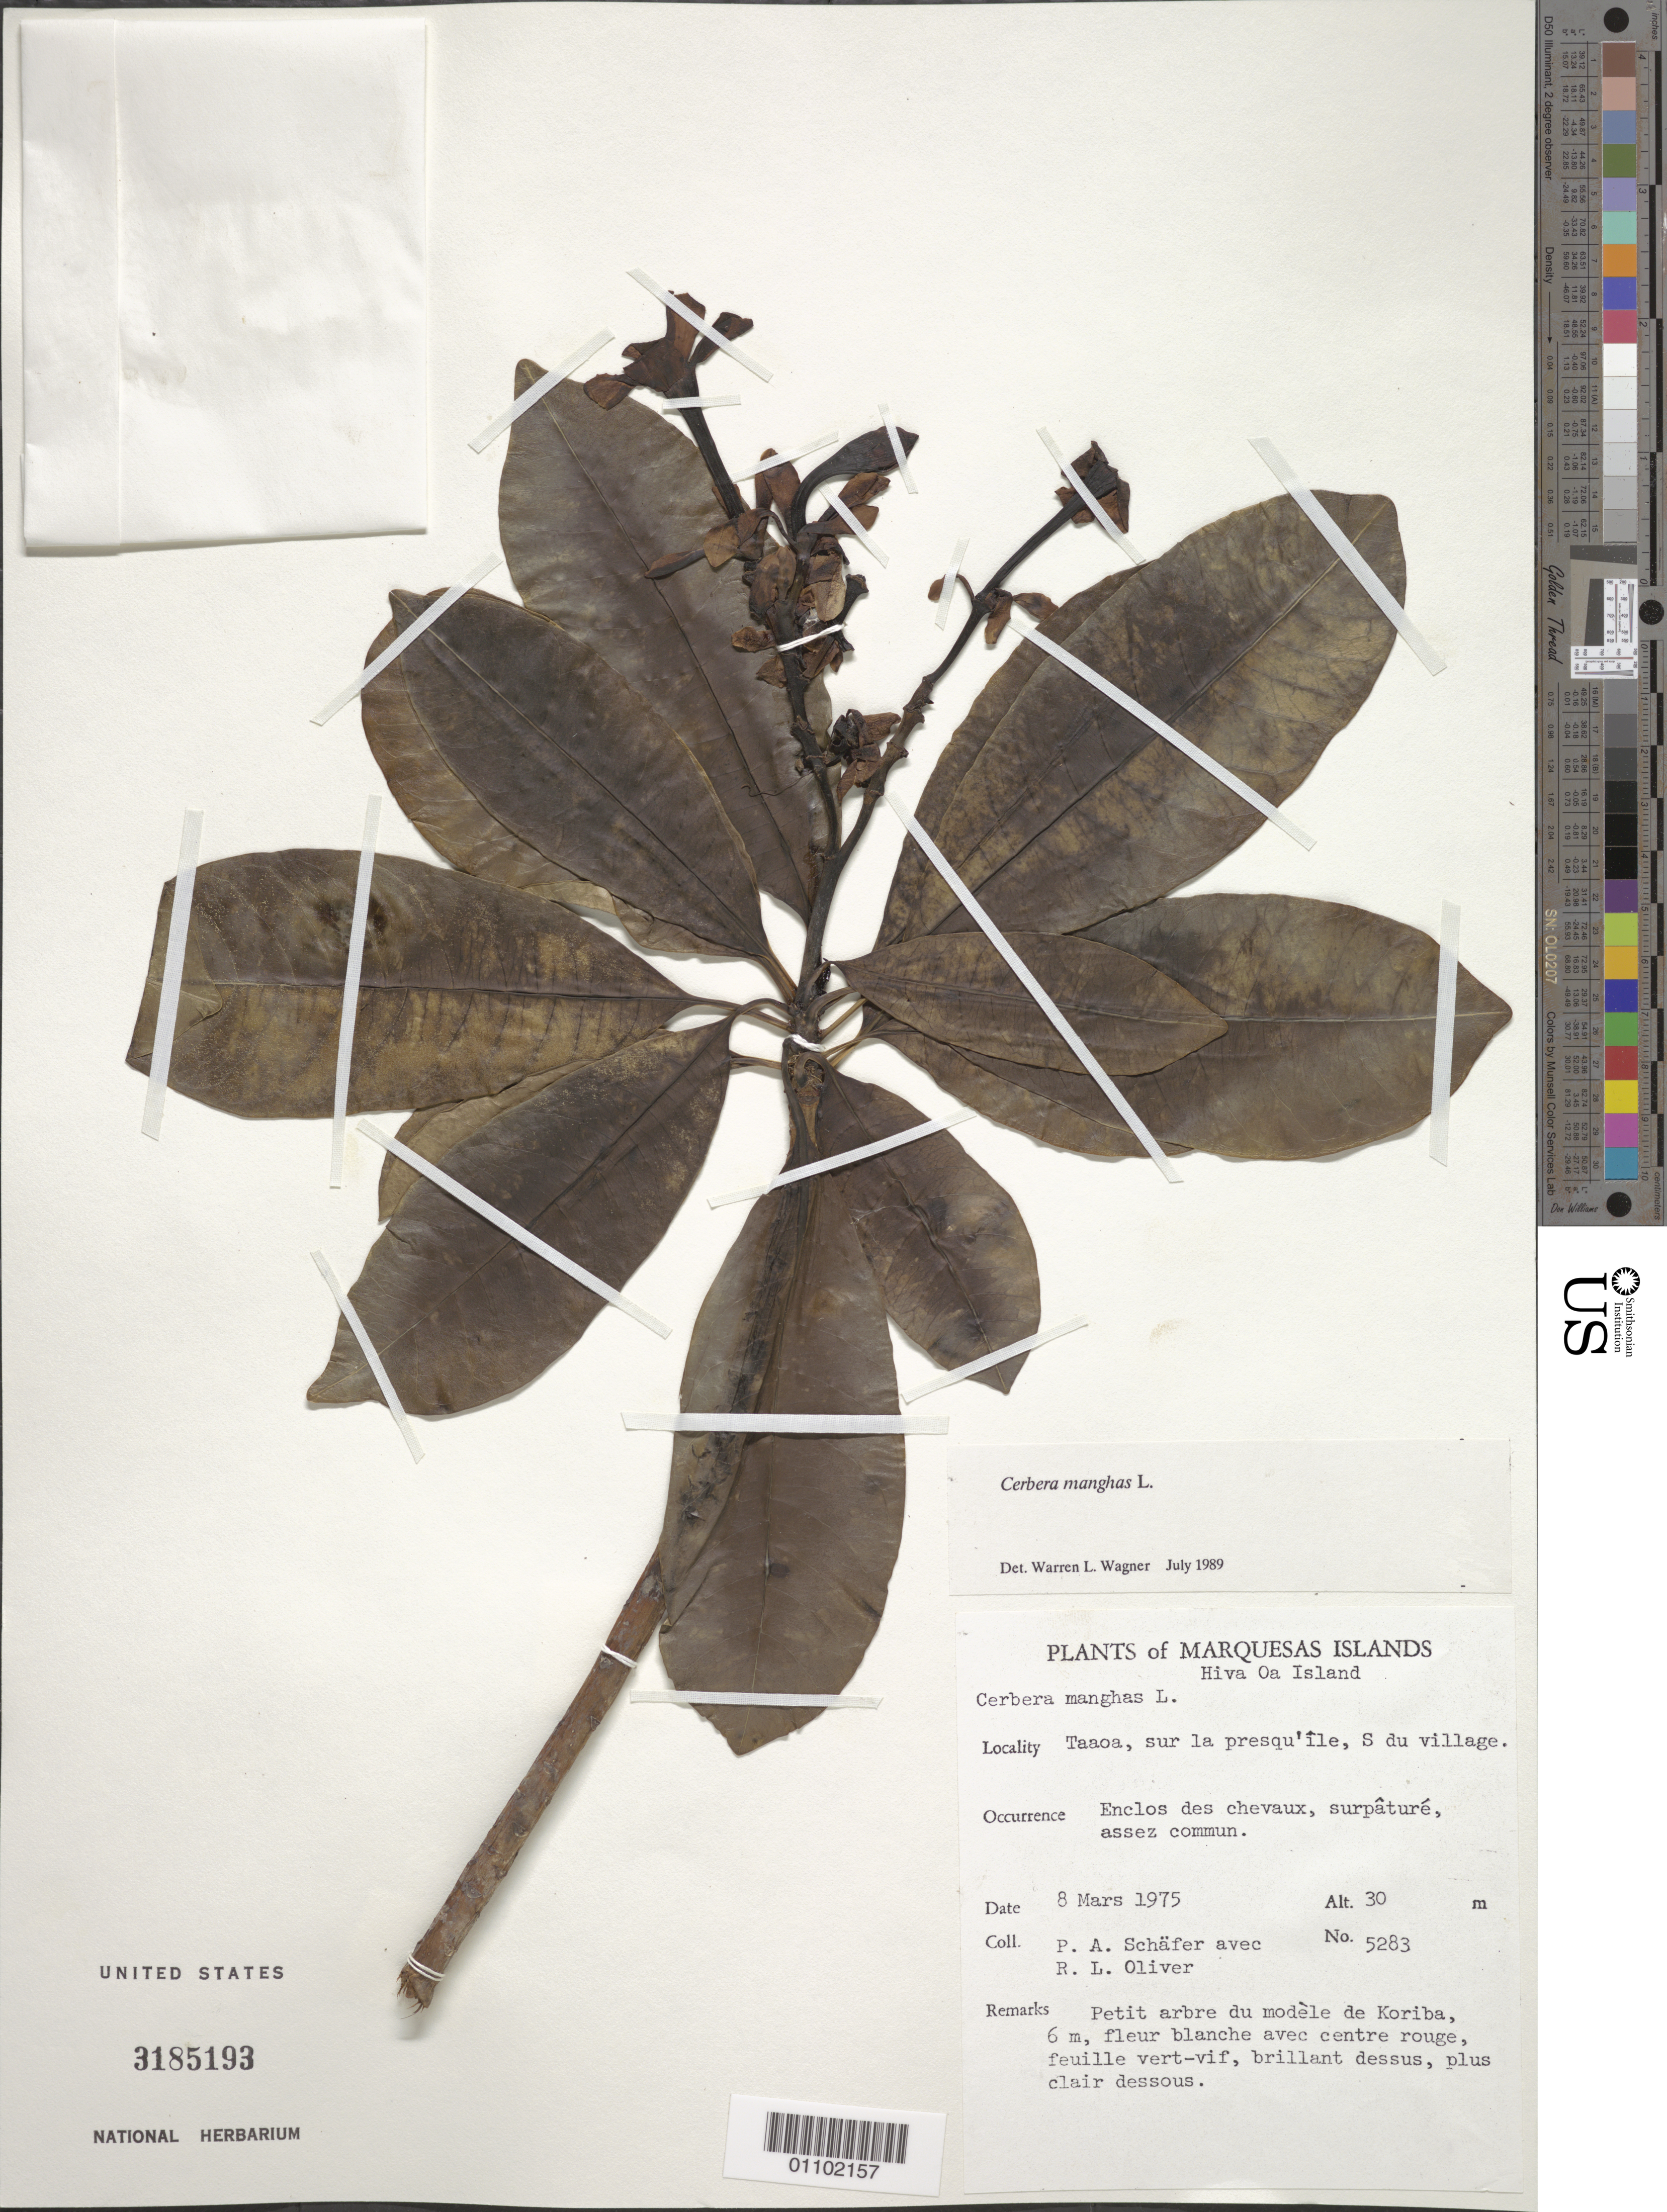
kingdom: Plantae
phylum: Tracheophyta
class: Magnoliopsida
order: Gentianales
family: Apocynaceae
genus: Cerbera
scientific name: Cerbera manghas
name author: L.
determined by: Wagner, W. L., (BOT), Smithsonian Institution - National Museum of Natural History (UNITED STATES)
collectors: P. A. Schäfer & R. L. Oliver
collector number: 5283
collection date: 1975-03-08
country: French Polynesia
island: Hiva Oa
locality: Taaoa, sur la presqu'île, S du village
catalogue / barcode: US 3185193